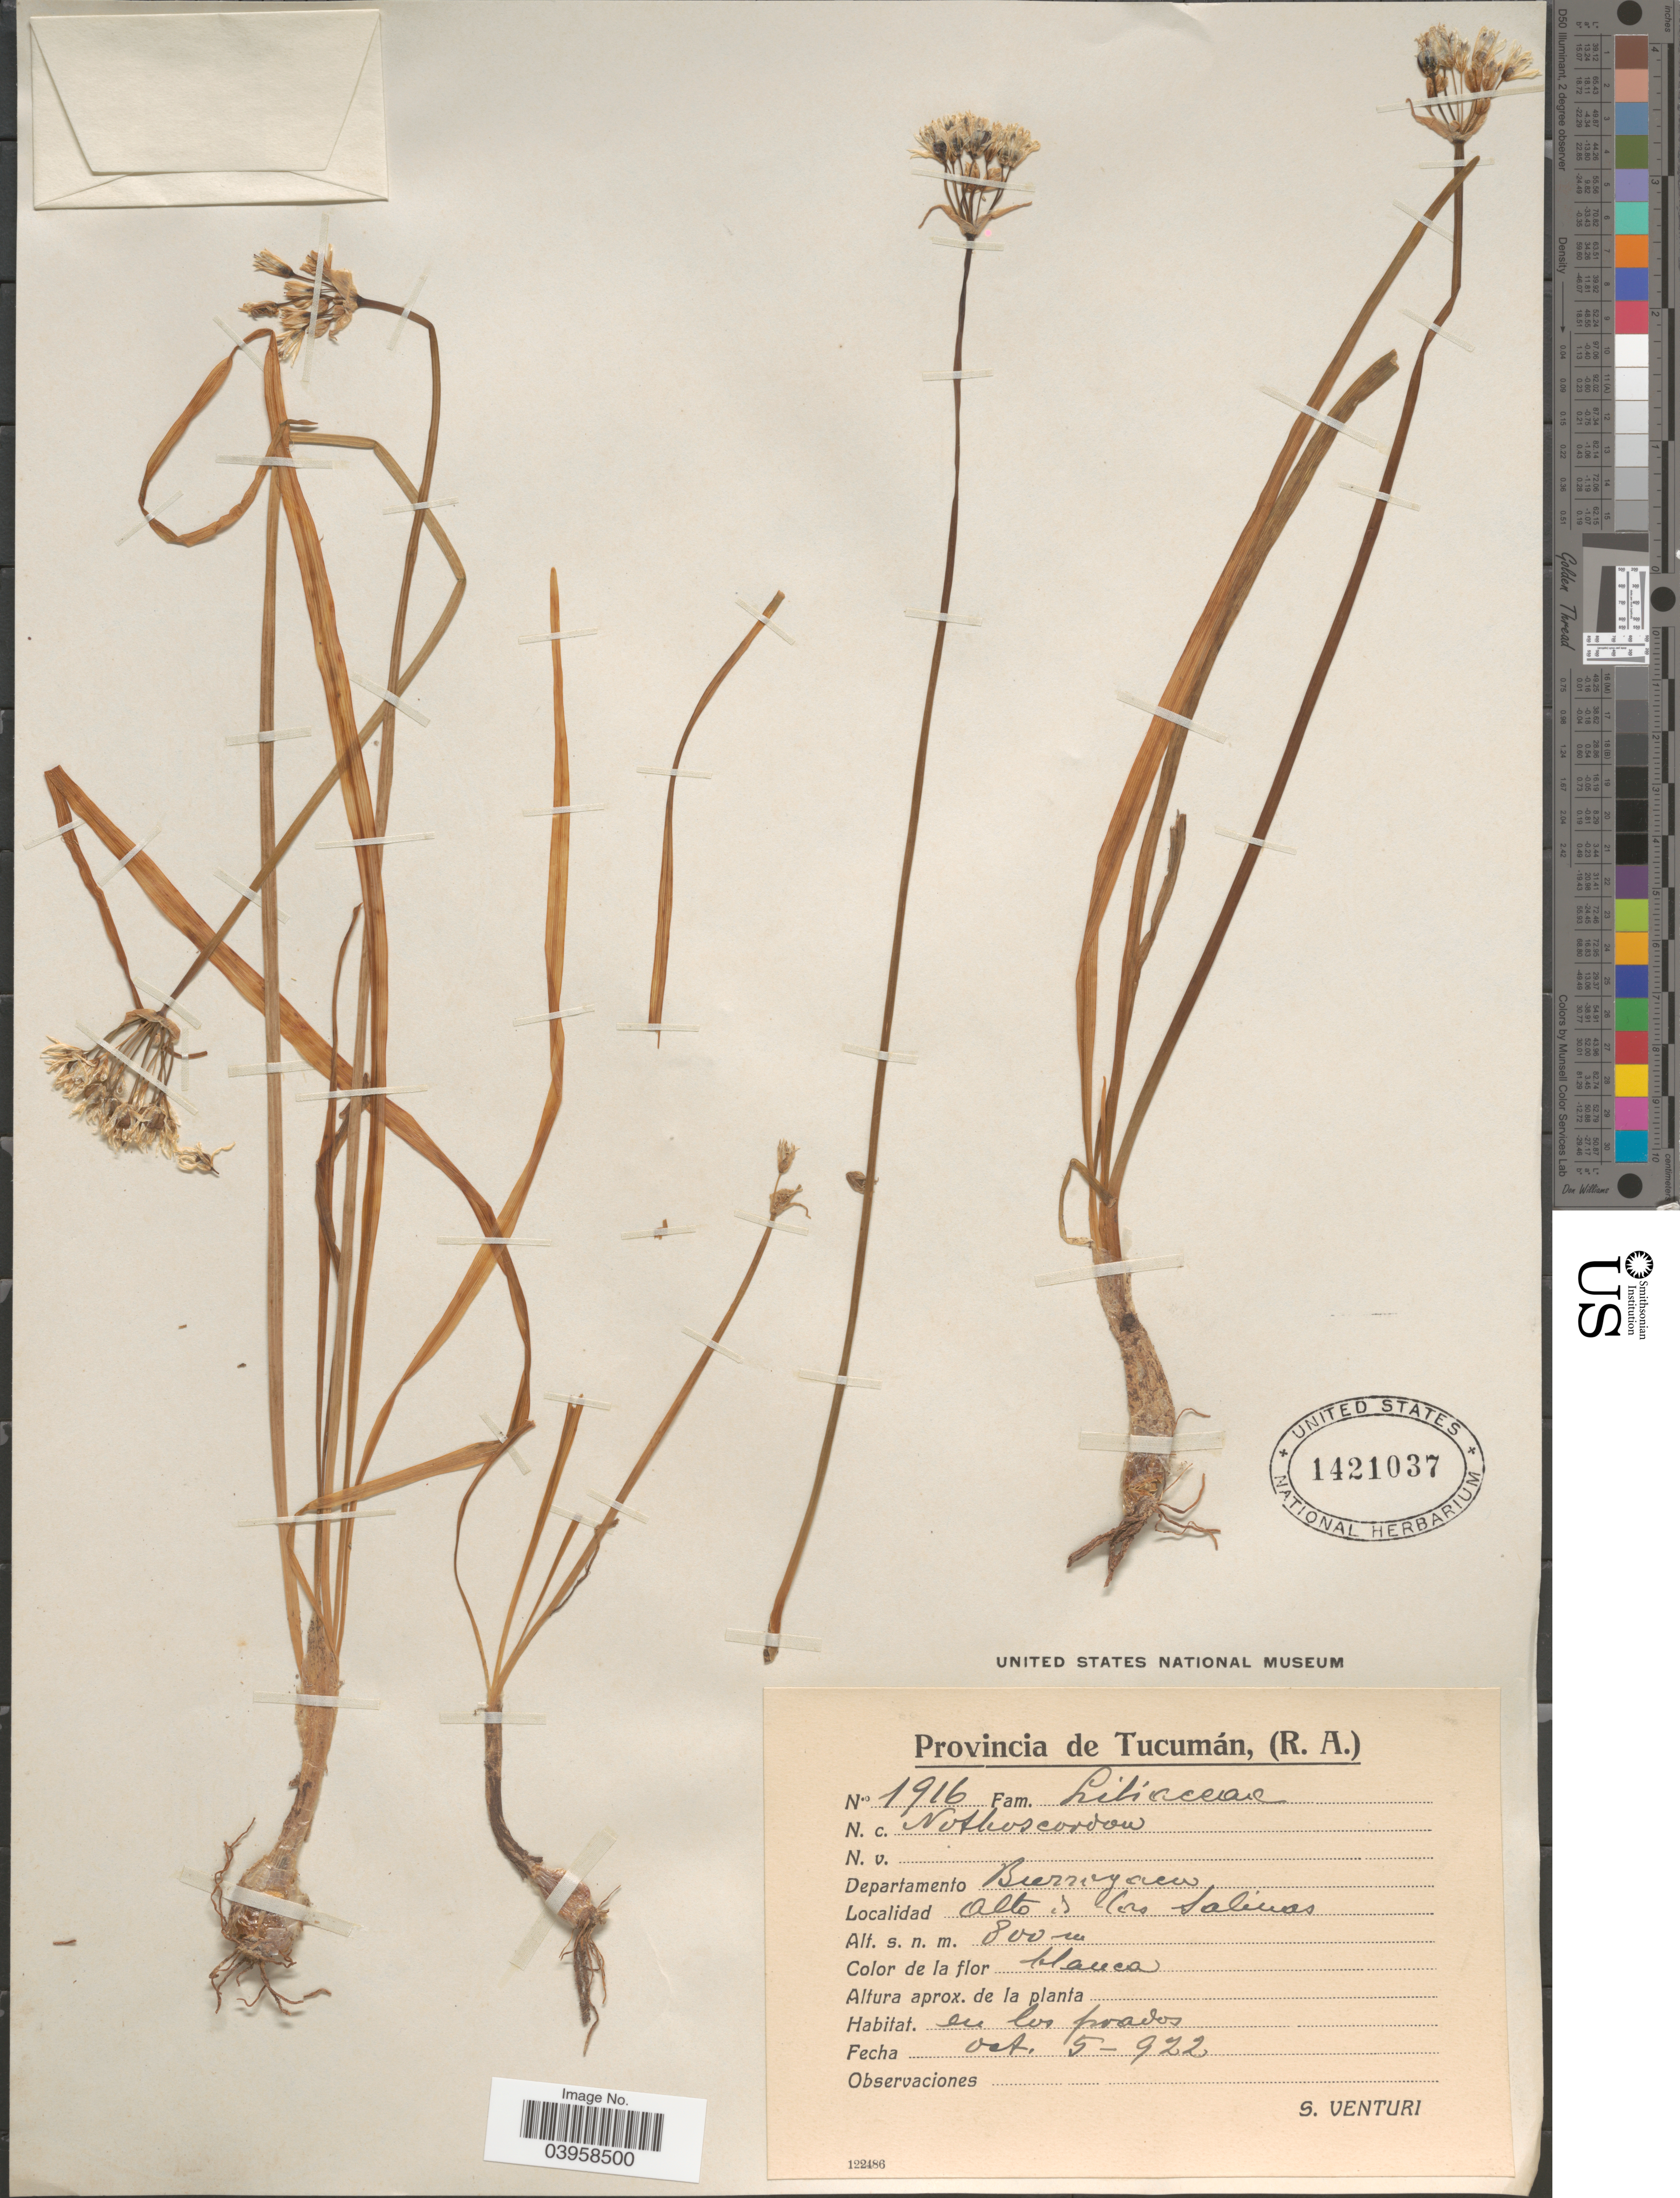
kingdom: Plantae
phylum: Tracheophyta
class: Liliopsida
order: Asparagales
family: Amaryllidaceae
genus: Nothoscordum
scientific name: Nothoscordum sp.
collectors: S. Venturi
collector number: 1916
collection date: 1922-10-05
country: Argentina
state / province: Tucuman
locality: Departamento Burroyacu. Alto de los Salinas.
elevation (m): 800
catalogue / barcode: US 1421037